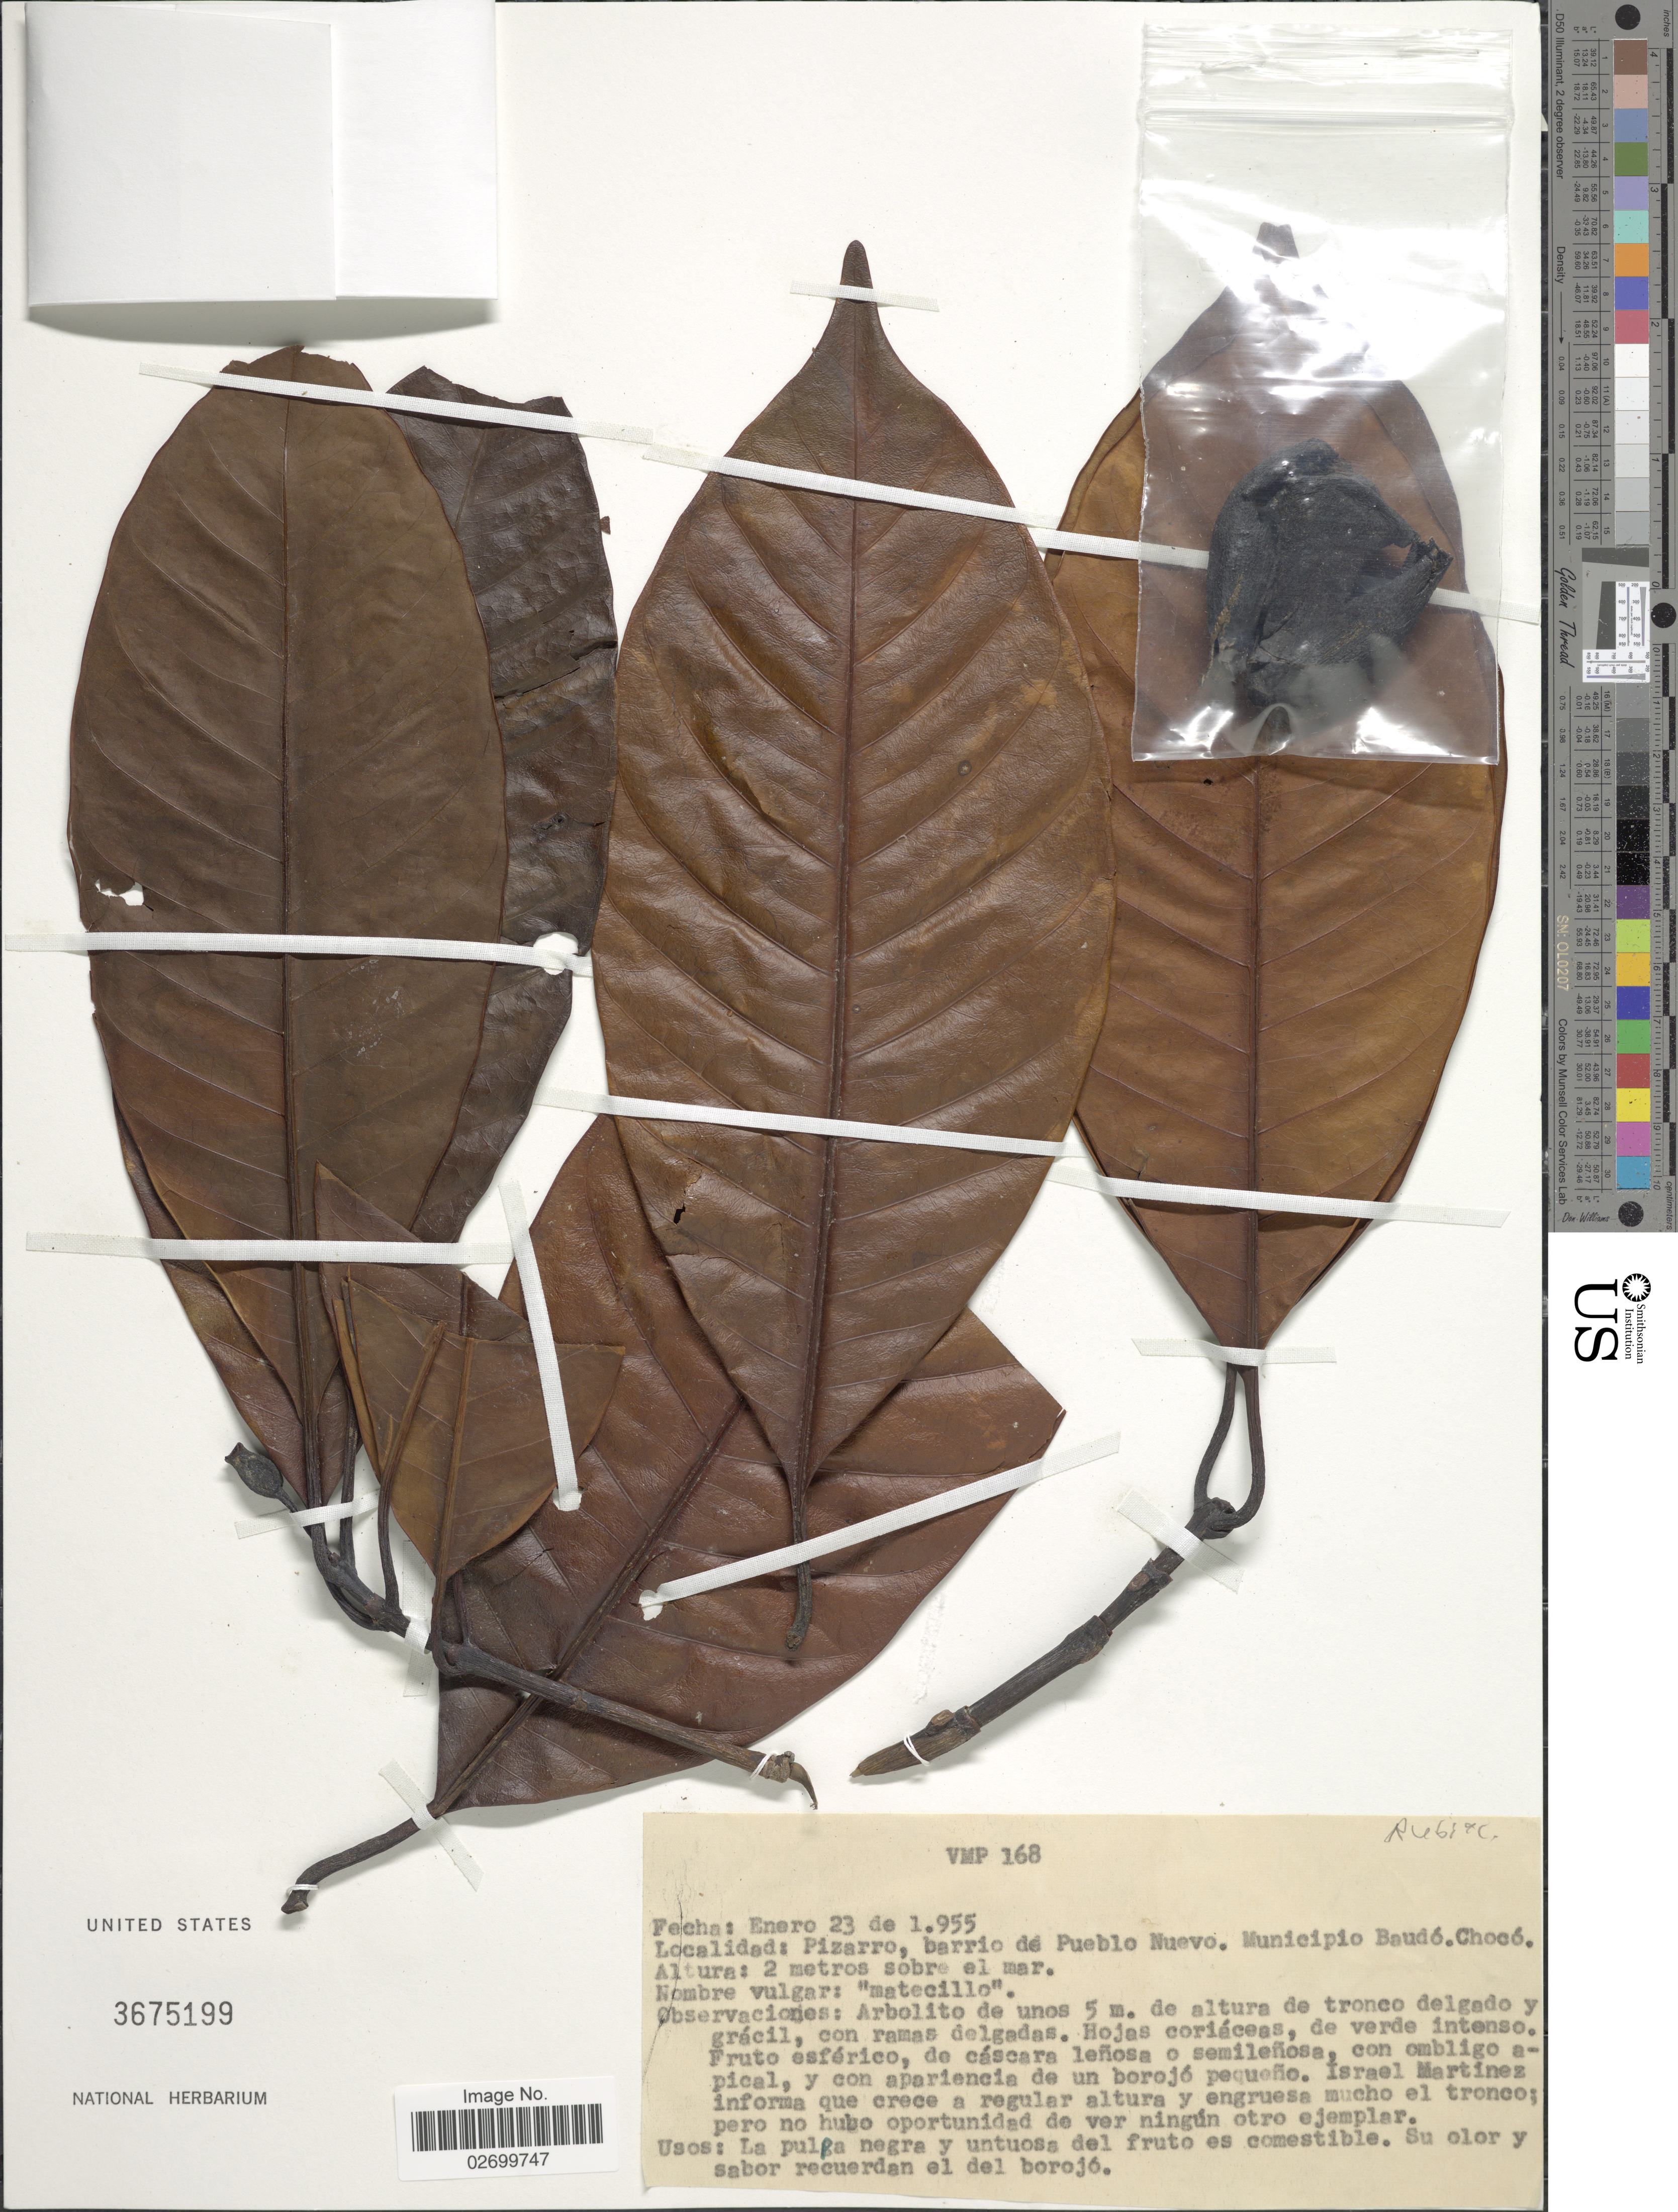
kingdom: Plantae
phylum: Tracheophyta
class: Magnoliopsida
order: Gentianales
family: Rubiaceae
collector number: VMP168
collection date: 1955-01-23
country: Colombia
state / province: Chocó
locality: Pizarro, barrio de Pueblo Nuevo. Municipio Baudo.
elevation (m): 2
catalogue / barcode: US 3675199